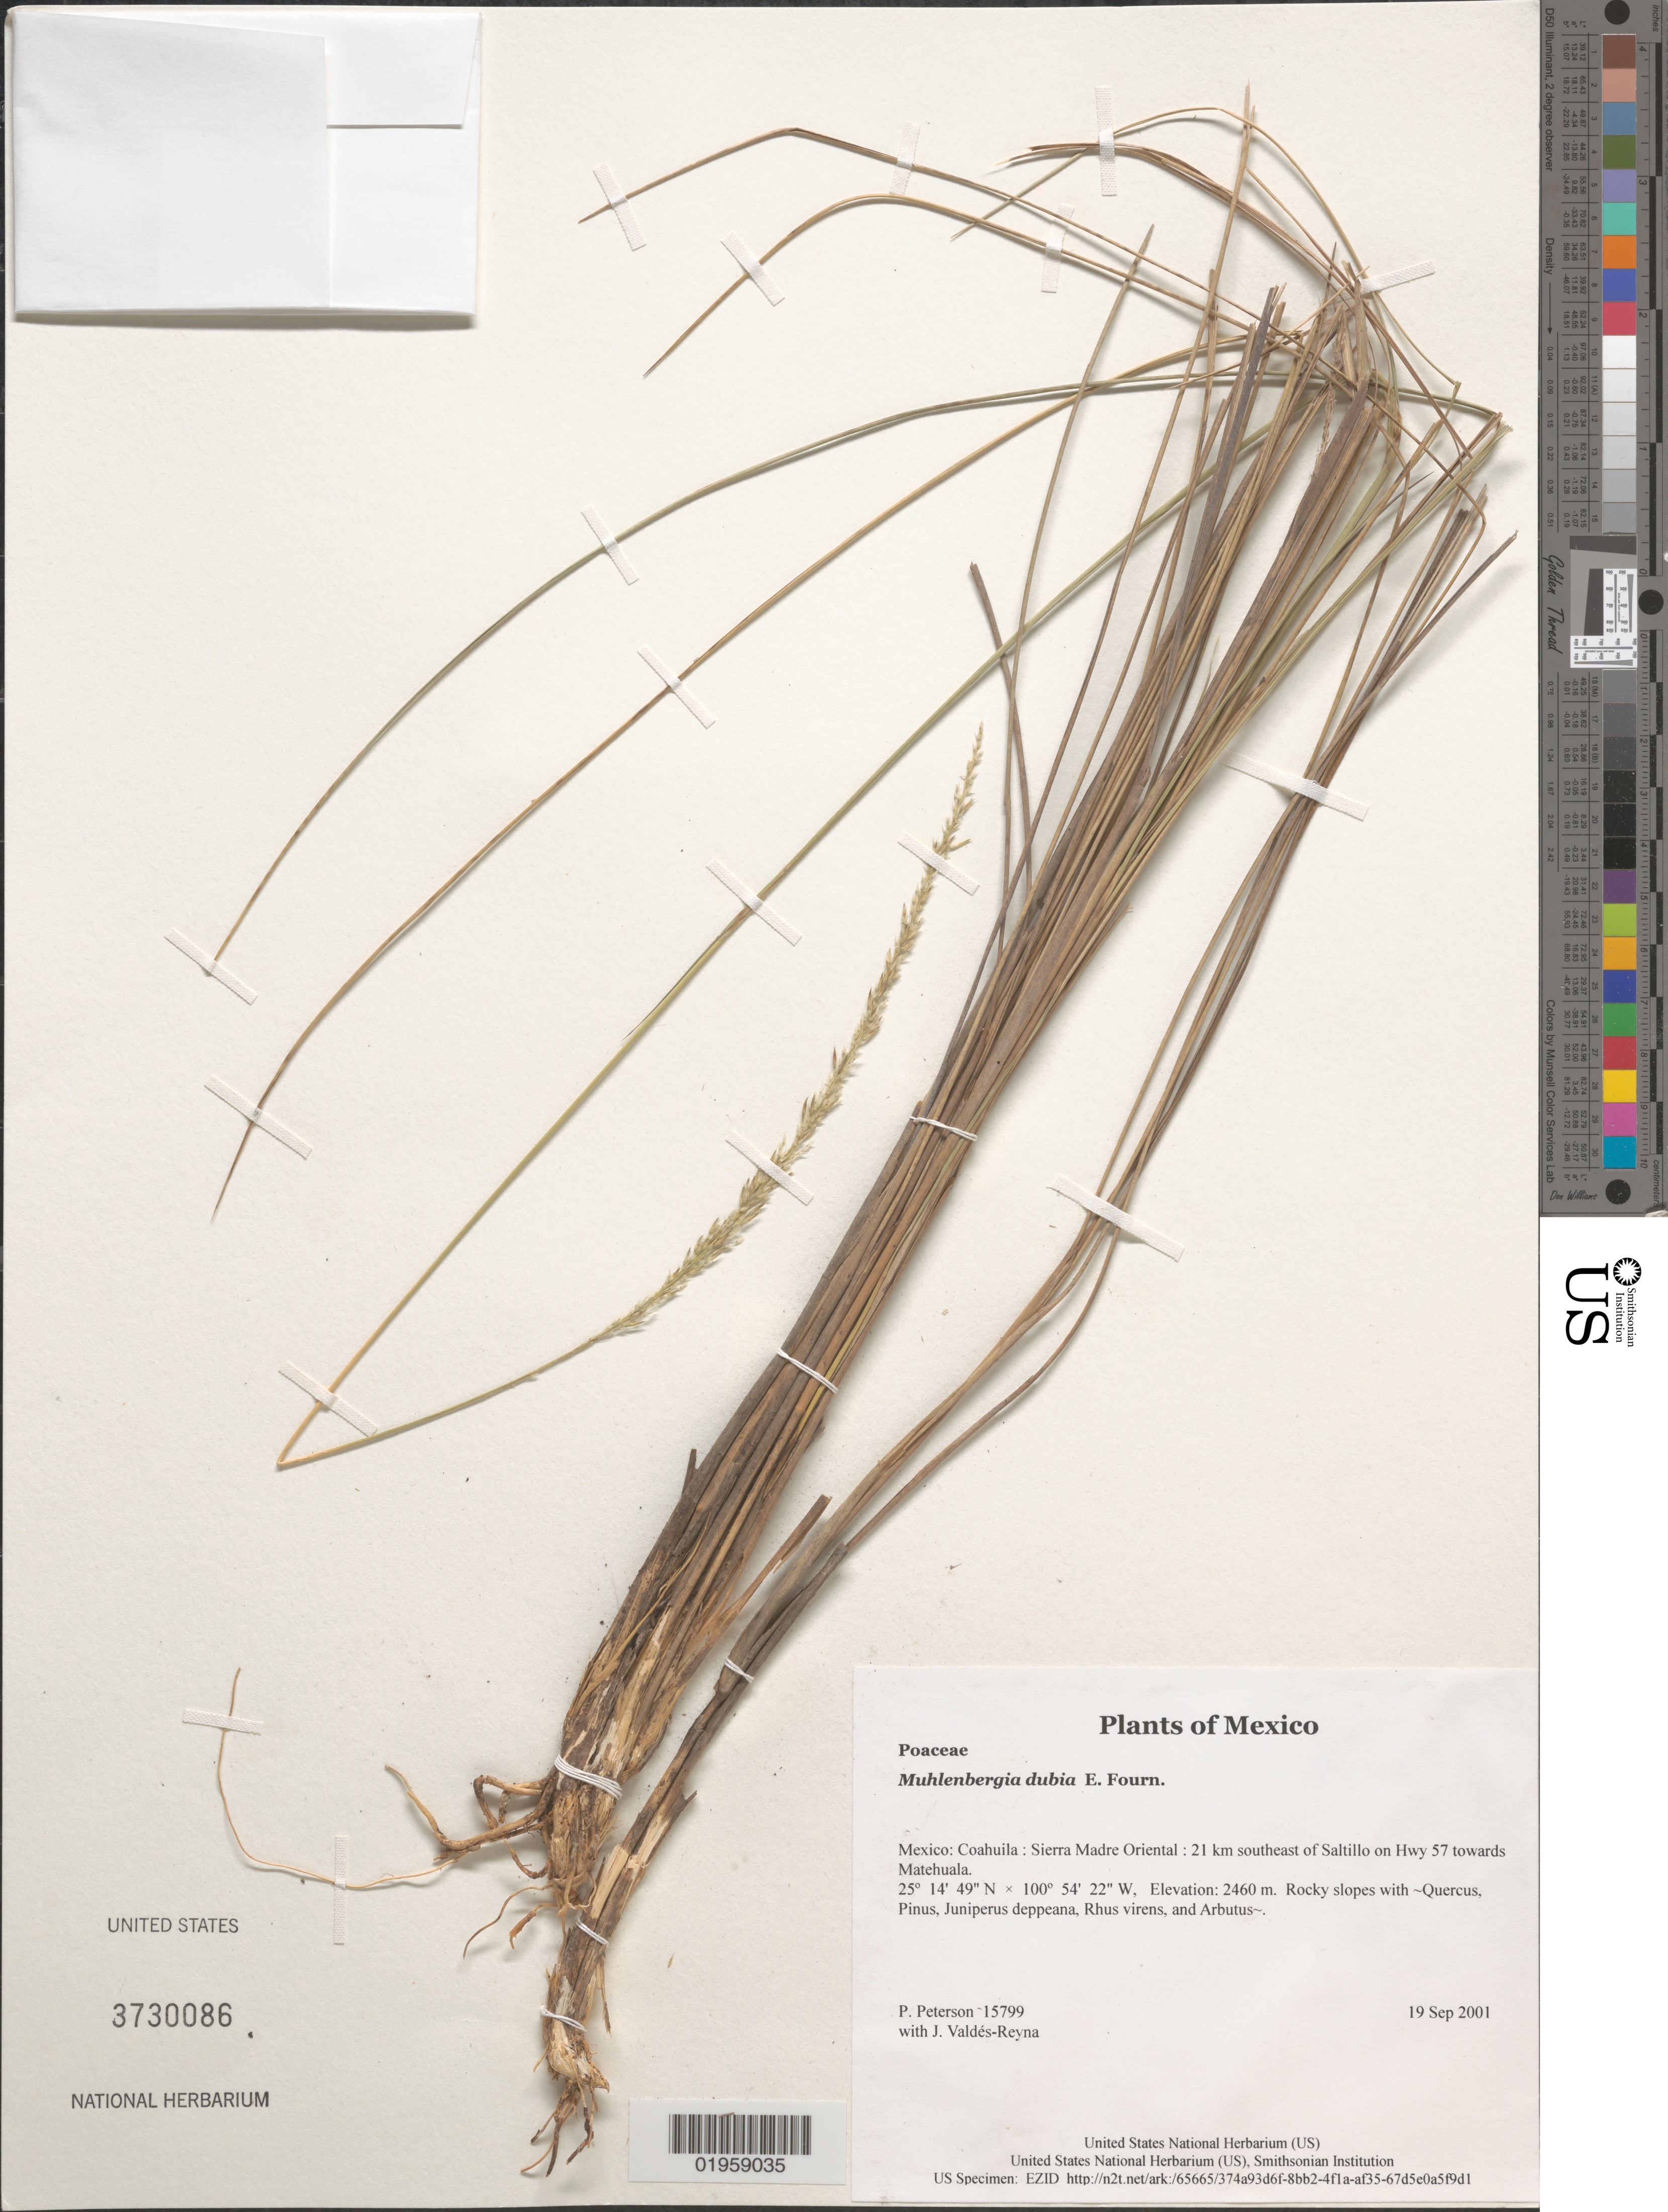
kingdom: Plantae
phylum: Tracheophyta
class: Liliopsida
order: Poales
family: Poaceae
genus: Muhlenbergia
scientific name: Muhlenbergia dubia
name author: E. Fourn.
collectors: P. M. Peterson & J. Valdés-Reyna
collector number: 15799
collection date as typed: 19 Sep 2001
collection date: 2001-09-19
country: Mexico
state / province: Coahuila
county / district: Sierra Madre Oriental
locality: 21 km southeast of Saltillo on Hwy 57 towards Matehuala.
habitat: Rocky slopes with ~Quercus, Pinus, Juniperus deppeana, Rhus virens, and Arbutus~.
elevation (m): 2460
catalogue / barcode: US 3730086